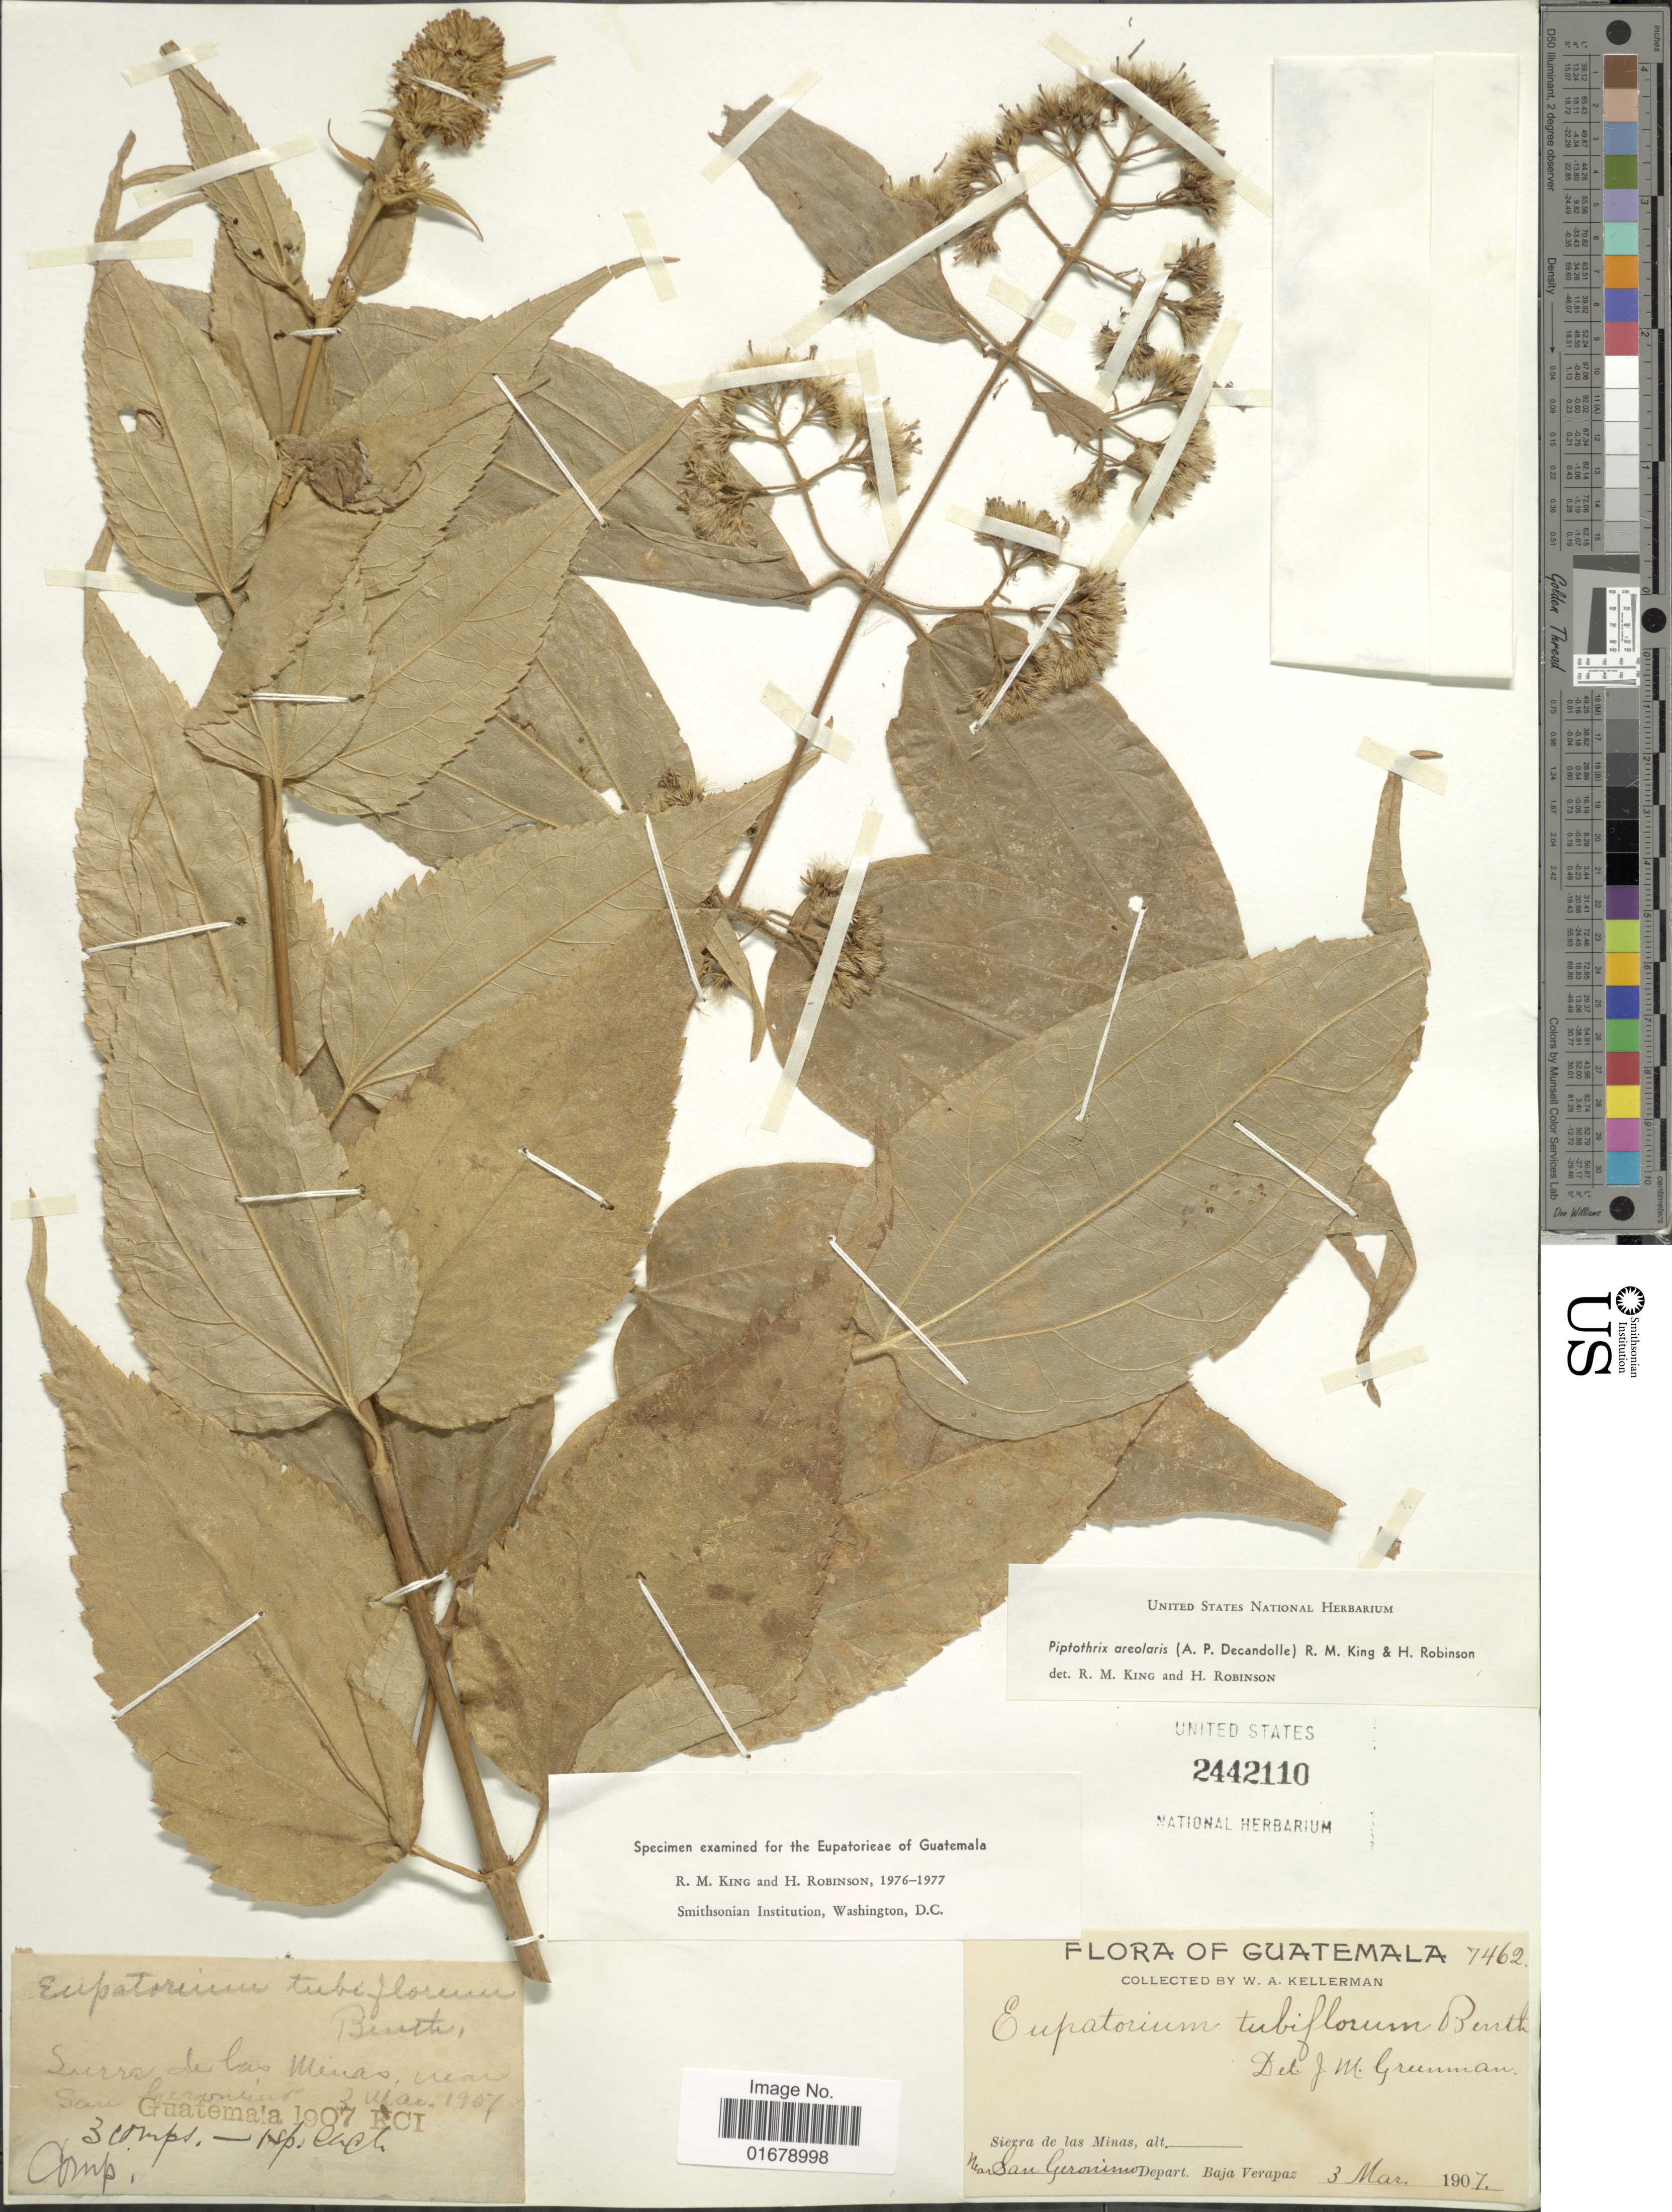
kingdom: Plantae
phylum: Tracheophyta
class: Magnoliopsida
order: Asterales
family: Asteraceae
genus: Piptothrix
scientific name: Piptothrix areolaris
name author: (DC.) R.M. King & H. Rob.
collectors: W. Kellerman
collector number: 7462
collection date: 1907-03-03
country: Guatemala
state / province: Baja Verapaz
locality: Guatemala. Siera de las Minas. Near San Geronimo. Depart. Baja Verapaz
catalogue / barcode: US 2442110